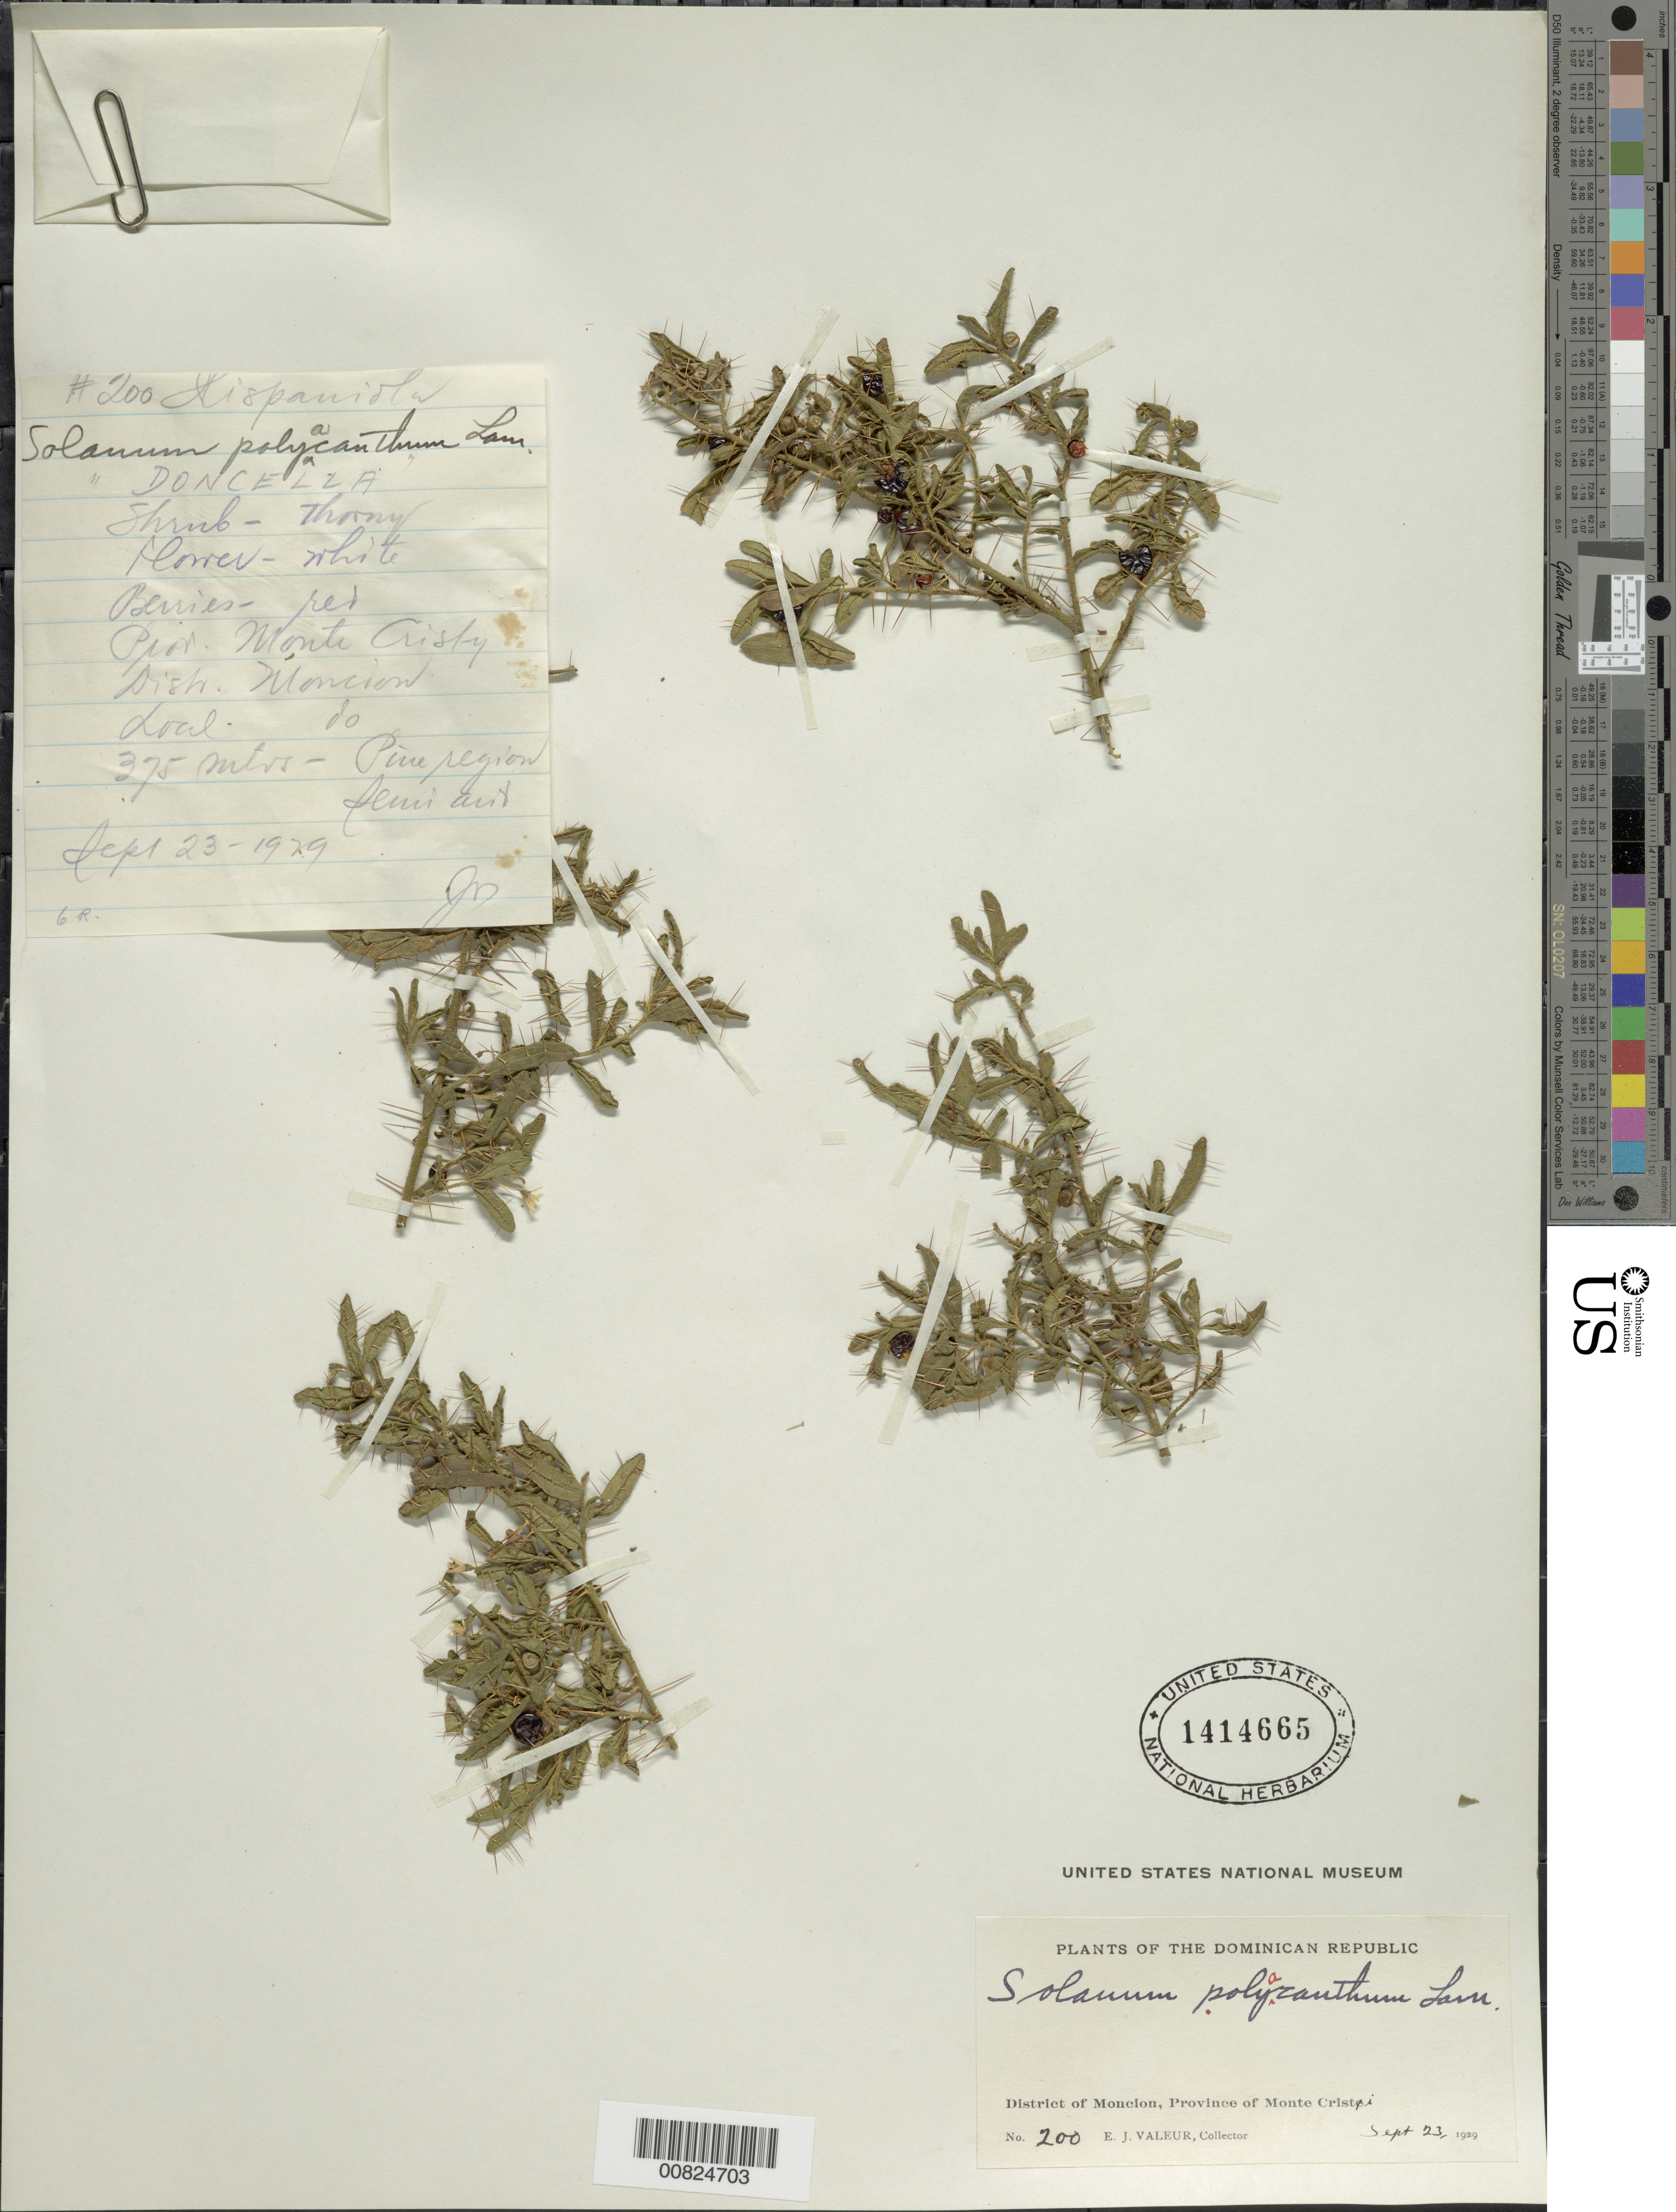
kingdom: Plantae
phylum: Tracheophyta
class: Magnoliopsida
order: Solanales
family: Solanaceae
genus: Solanum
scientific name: Solanum polycanthum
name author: Lam.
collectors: E. Valeur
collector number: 200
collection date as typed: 23 Sep 1929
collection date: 1929-09-23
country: Dominican Republic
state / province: Monte Cristi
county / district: Monción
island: Hispaniola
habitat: Semi arid pine region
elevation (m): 375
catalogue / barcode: US 1414665